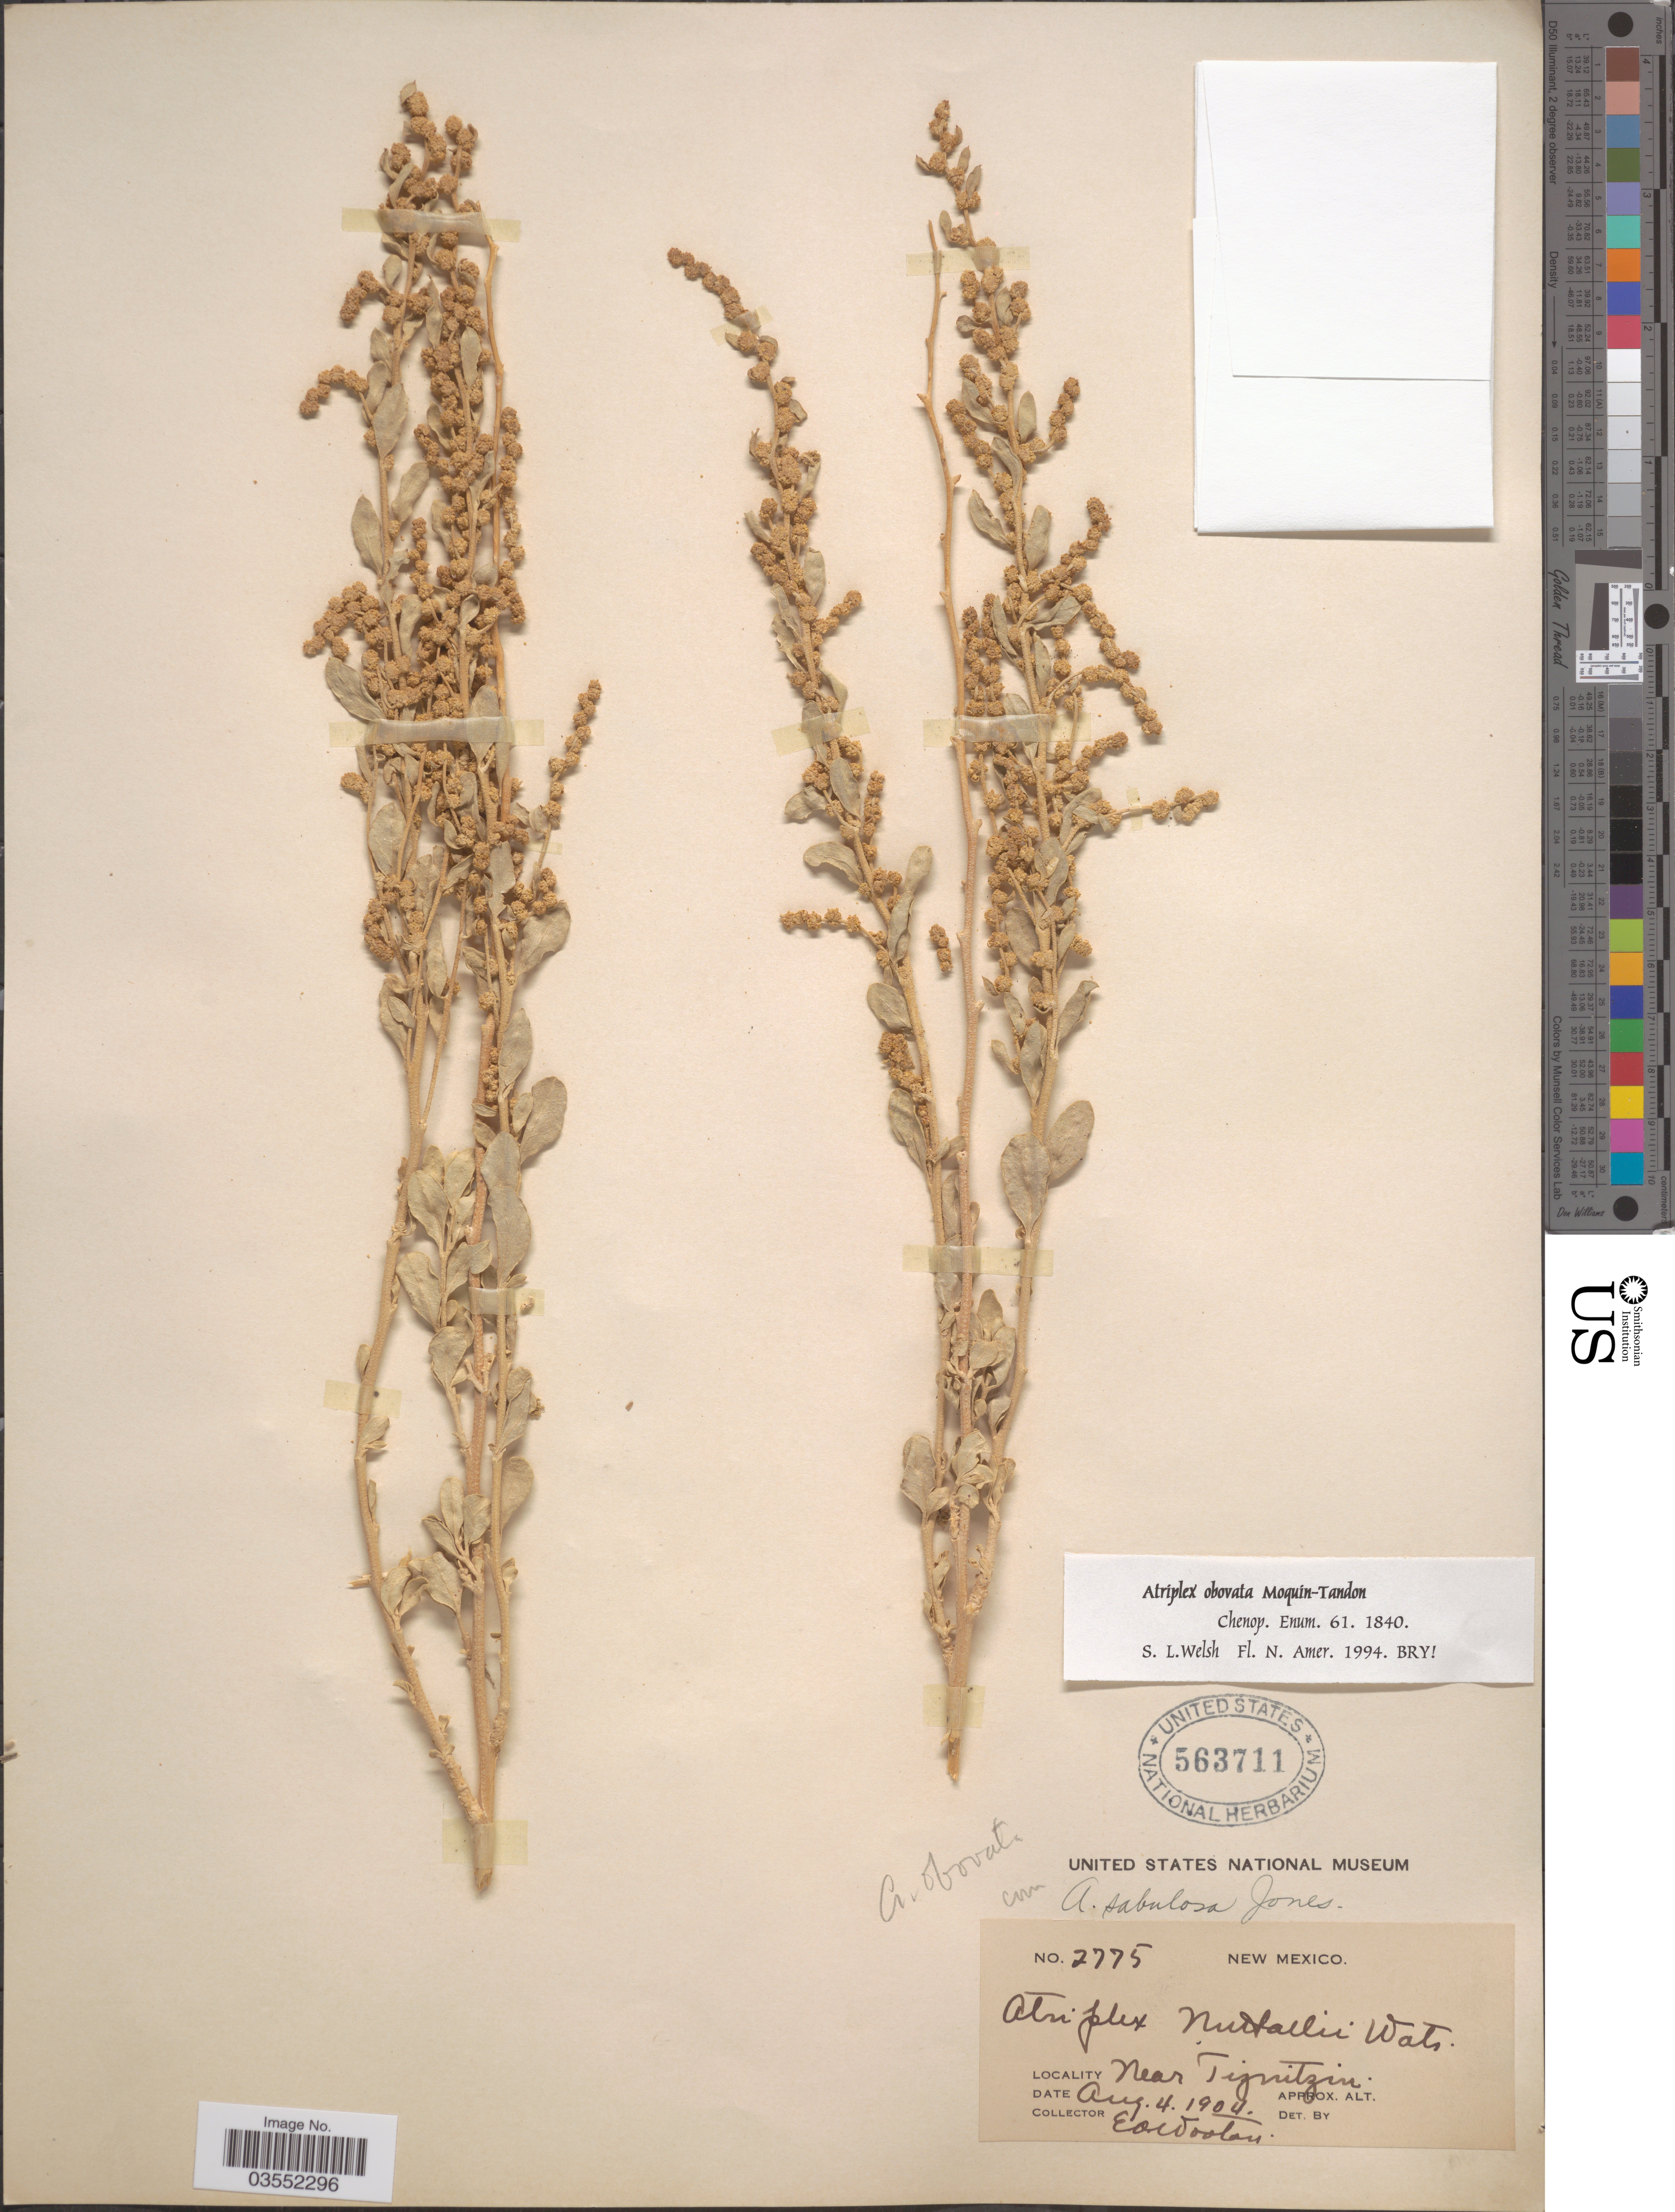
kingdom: Plantae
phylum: Tracheophyta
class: Magnoliopsida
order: Caryophyllales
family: Amaranthaceae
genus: Atriplex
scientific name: Atriplex obovata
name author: Moq.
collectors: E. O. Wooton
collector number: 2775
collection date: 1904-08-04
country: United States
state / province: New Mexico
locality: Near Tiznitzin.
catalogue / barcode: US 563711